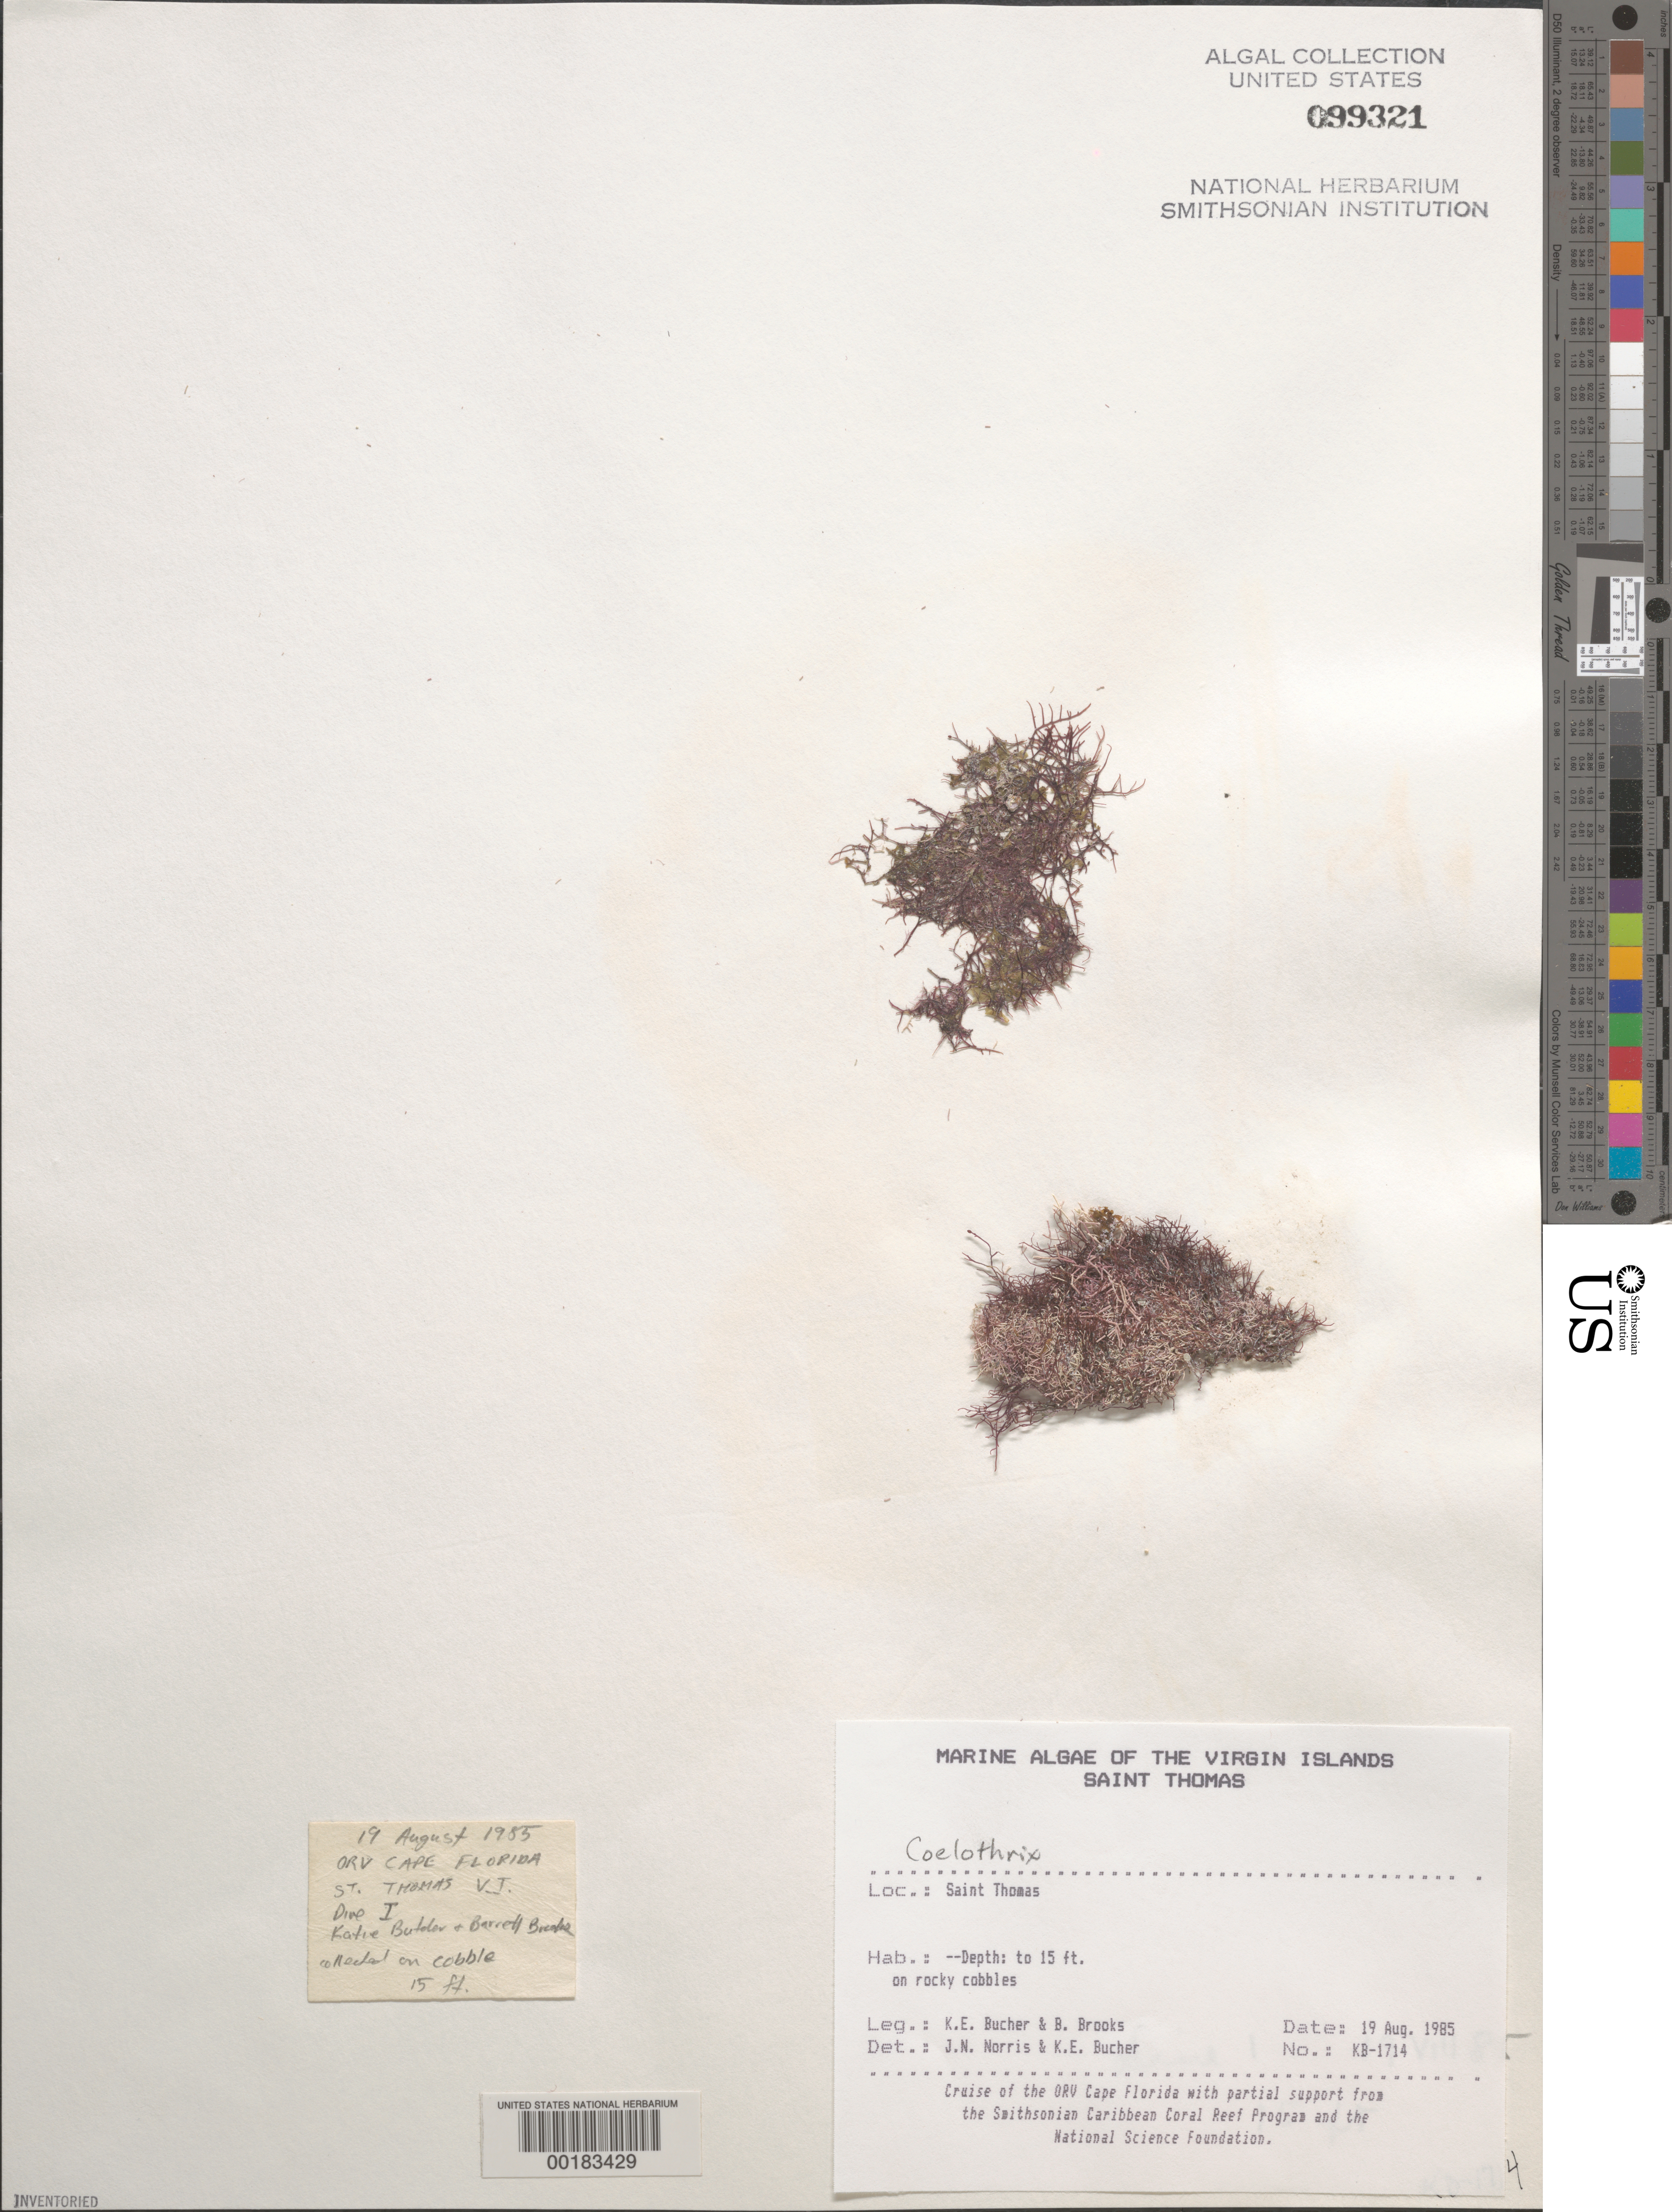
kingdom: Plantae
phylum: Rhodophyta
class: Florideophyceae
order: Rhodymeniales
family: Champiaceae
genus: Coelothrix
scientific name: Coelothrix sp.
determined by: Norris, J. N.; Bucher, K. E.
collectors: K. E. Bucher & B. Brooks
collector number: Kb-1714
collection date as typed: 19 Aug 1985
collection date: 1985-08-19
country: U.S. Virgin Islands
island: St. Thomas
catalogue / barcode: US 99321